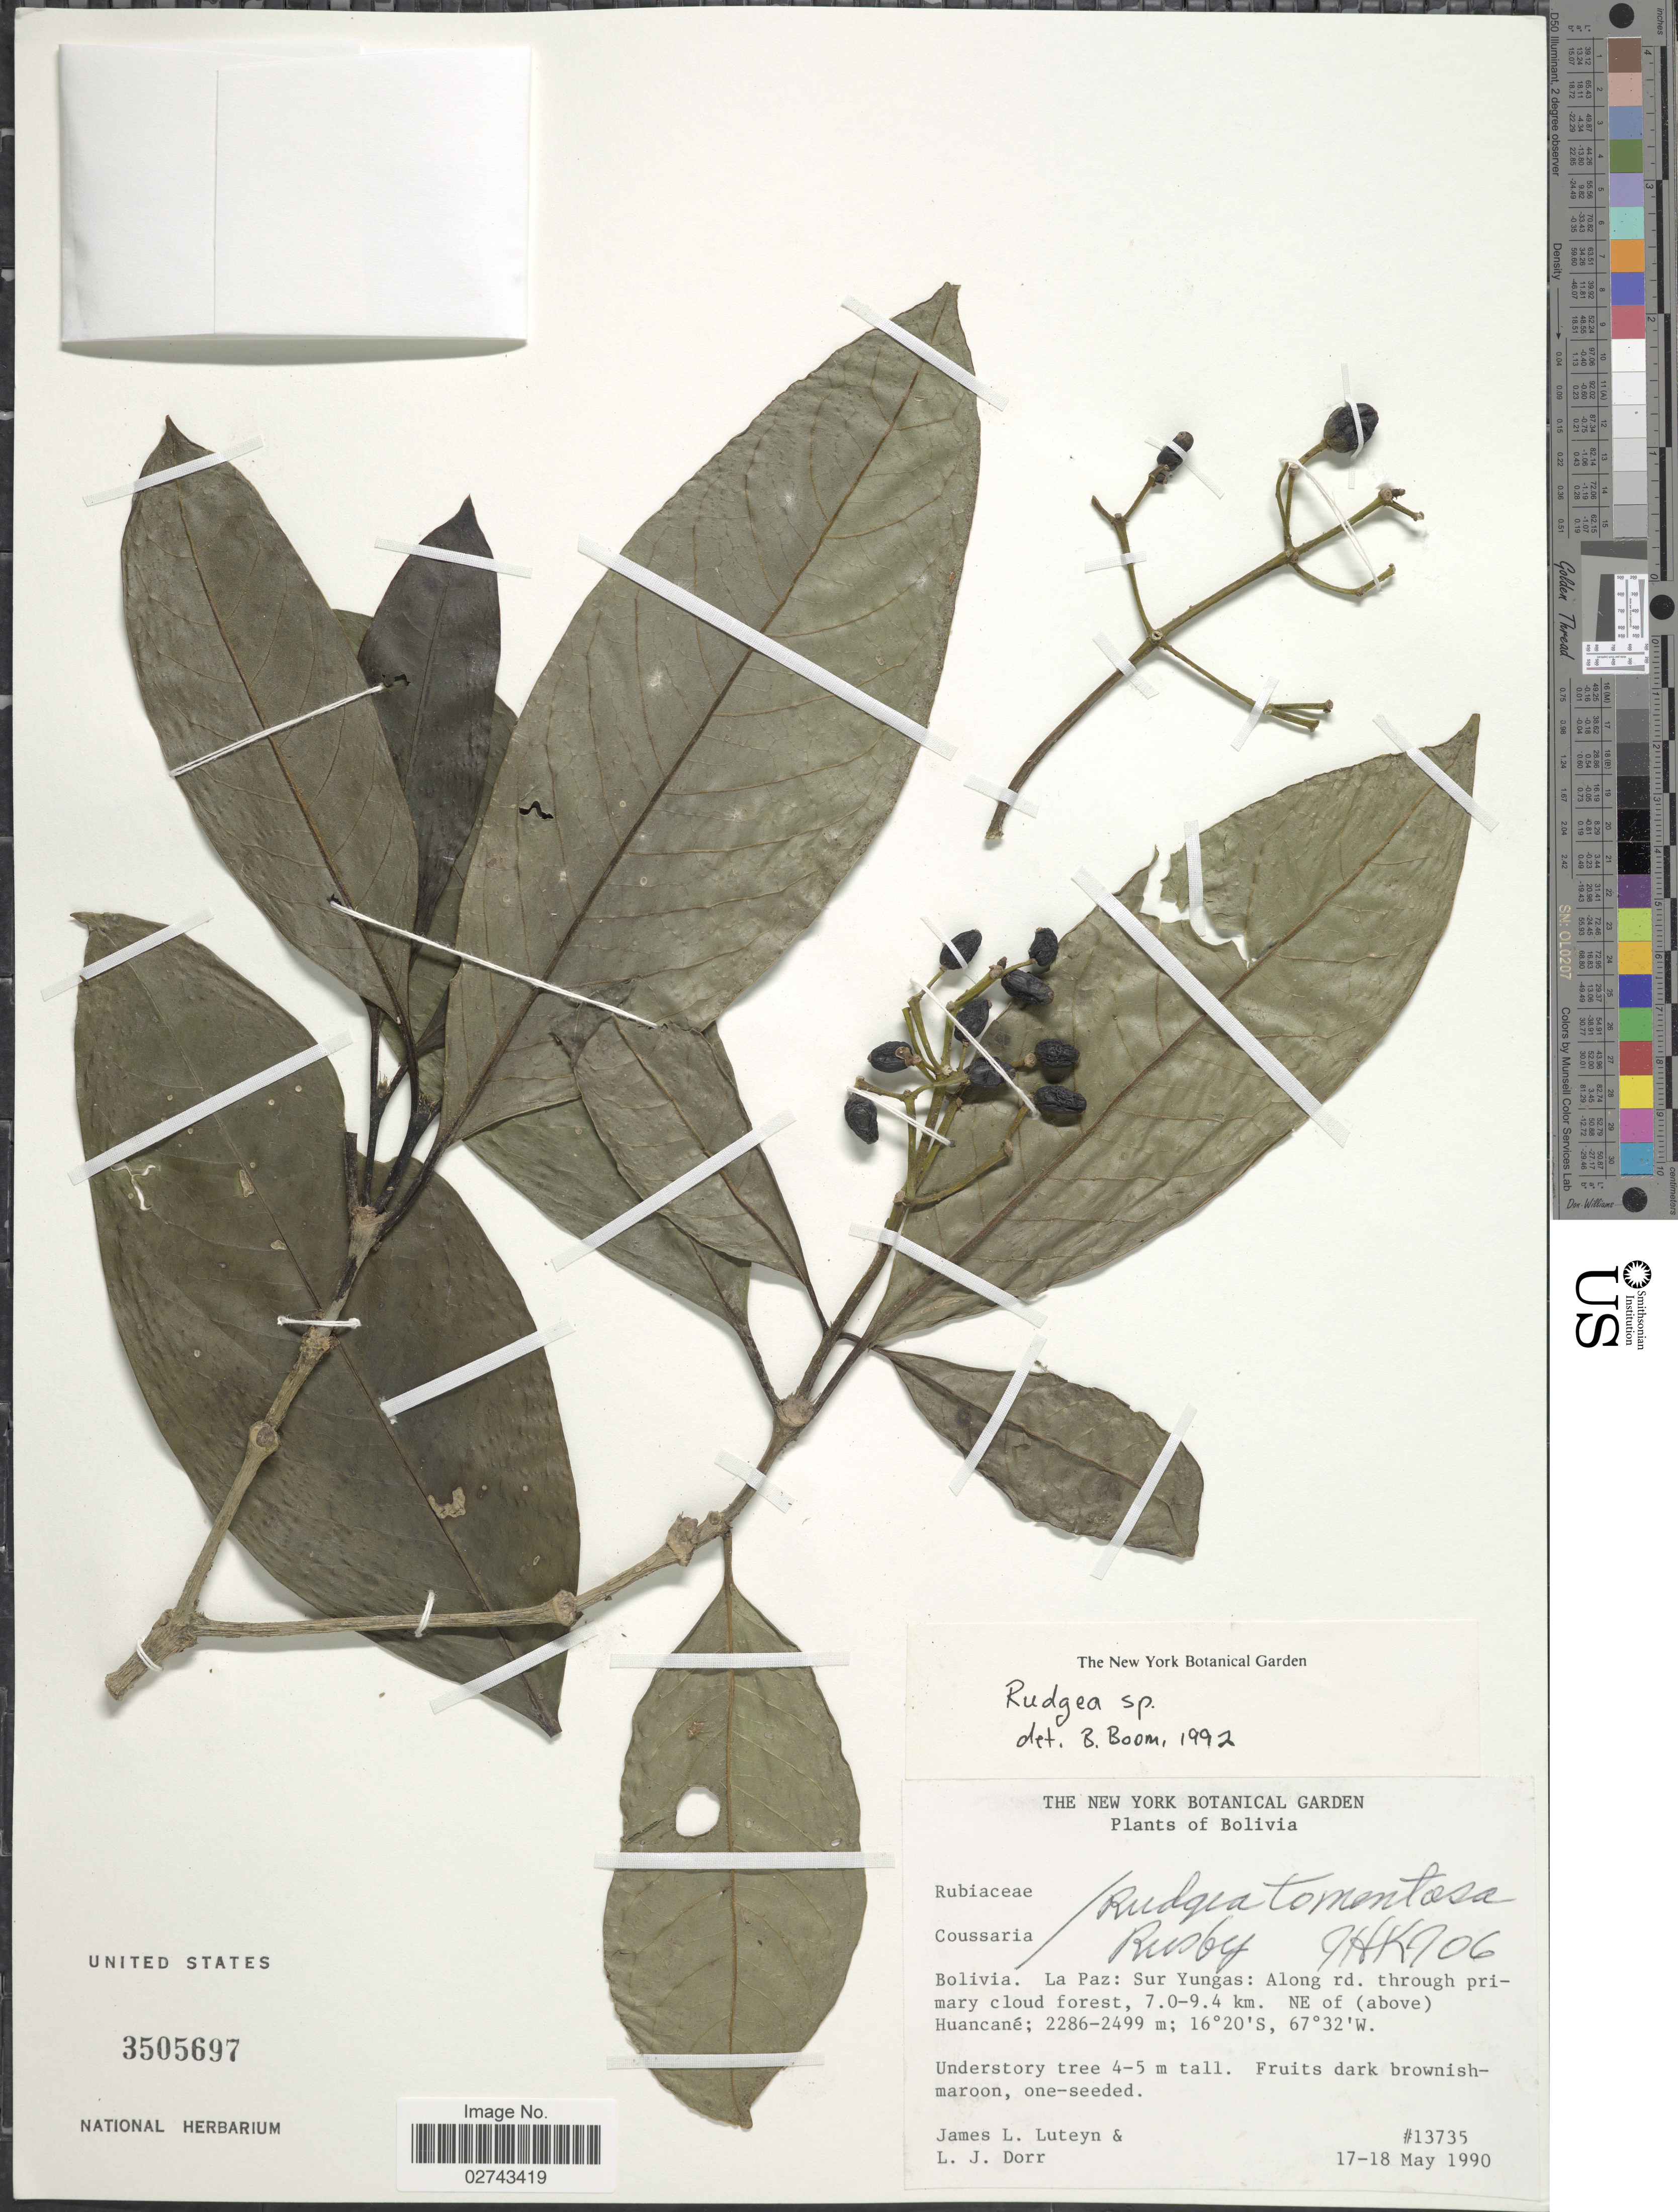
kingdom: Plantae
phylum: Tracheophyta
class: Magnoliopsida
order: Gentianales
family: Rubiaceae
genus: Rudgea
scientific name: Rudgea tomentosa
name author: Rusby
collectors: J. L. Luteyn & L. J. Dorr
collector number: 13735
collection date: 1990-05-17/1990-05-18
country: Bolivia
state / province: La Paz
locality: Sur Yungas: along rd. through pirmary cloud forst, 7.0-9.4 km. NE of (above) Huancane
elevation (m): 2286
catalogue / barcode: US 3505697